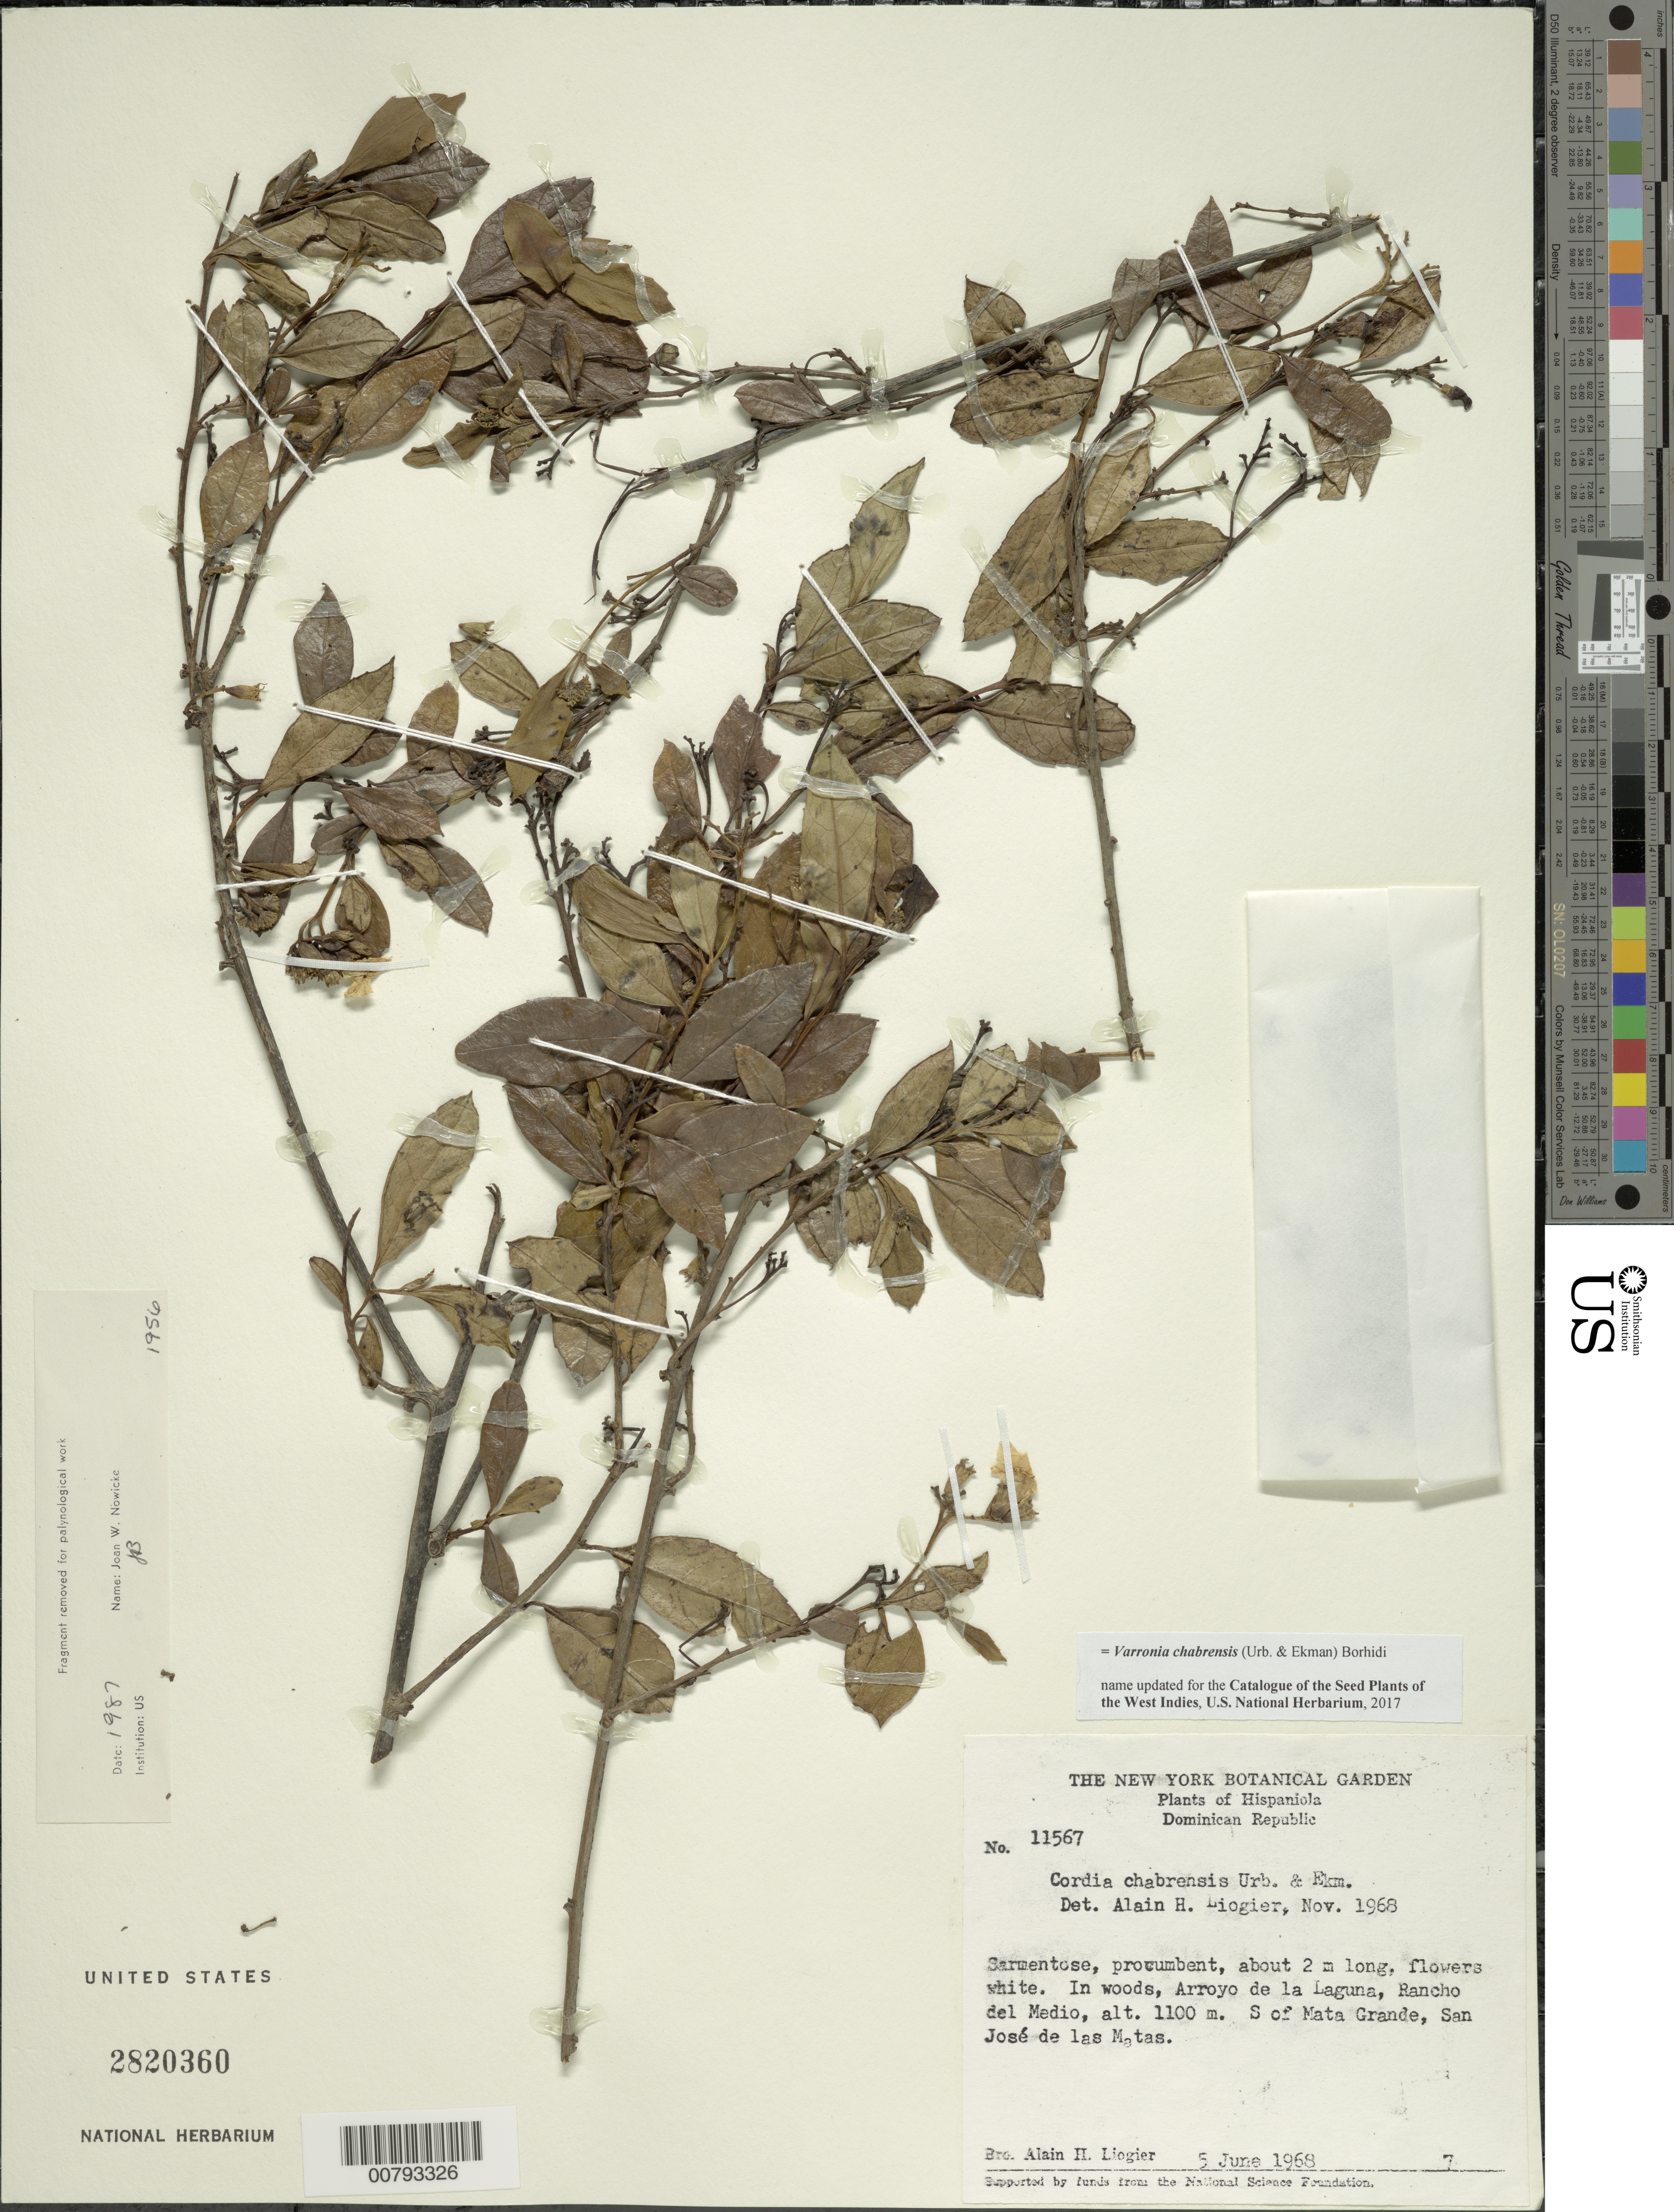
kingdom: Plantae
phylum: Tracheophyta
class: Magnoliopsida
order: Boraginales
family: Cordiaceae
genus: Varronia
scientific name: Varronia chabrensis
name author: (Urb. & Ekman) Borhidi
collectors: A. H. Liogier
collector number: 11567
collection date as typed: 05 Jun 1968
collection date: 1968-06-05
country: Dominican Republic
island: Hispaniola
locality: San José de las Matas, S of Mata Grande, Rancho del Medio, Arroyo de la Laguna.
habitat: In woods.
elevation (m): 1100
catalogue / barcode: US 2820360